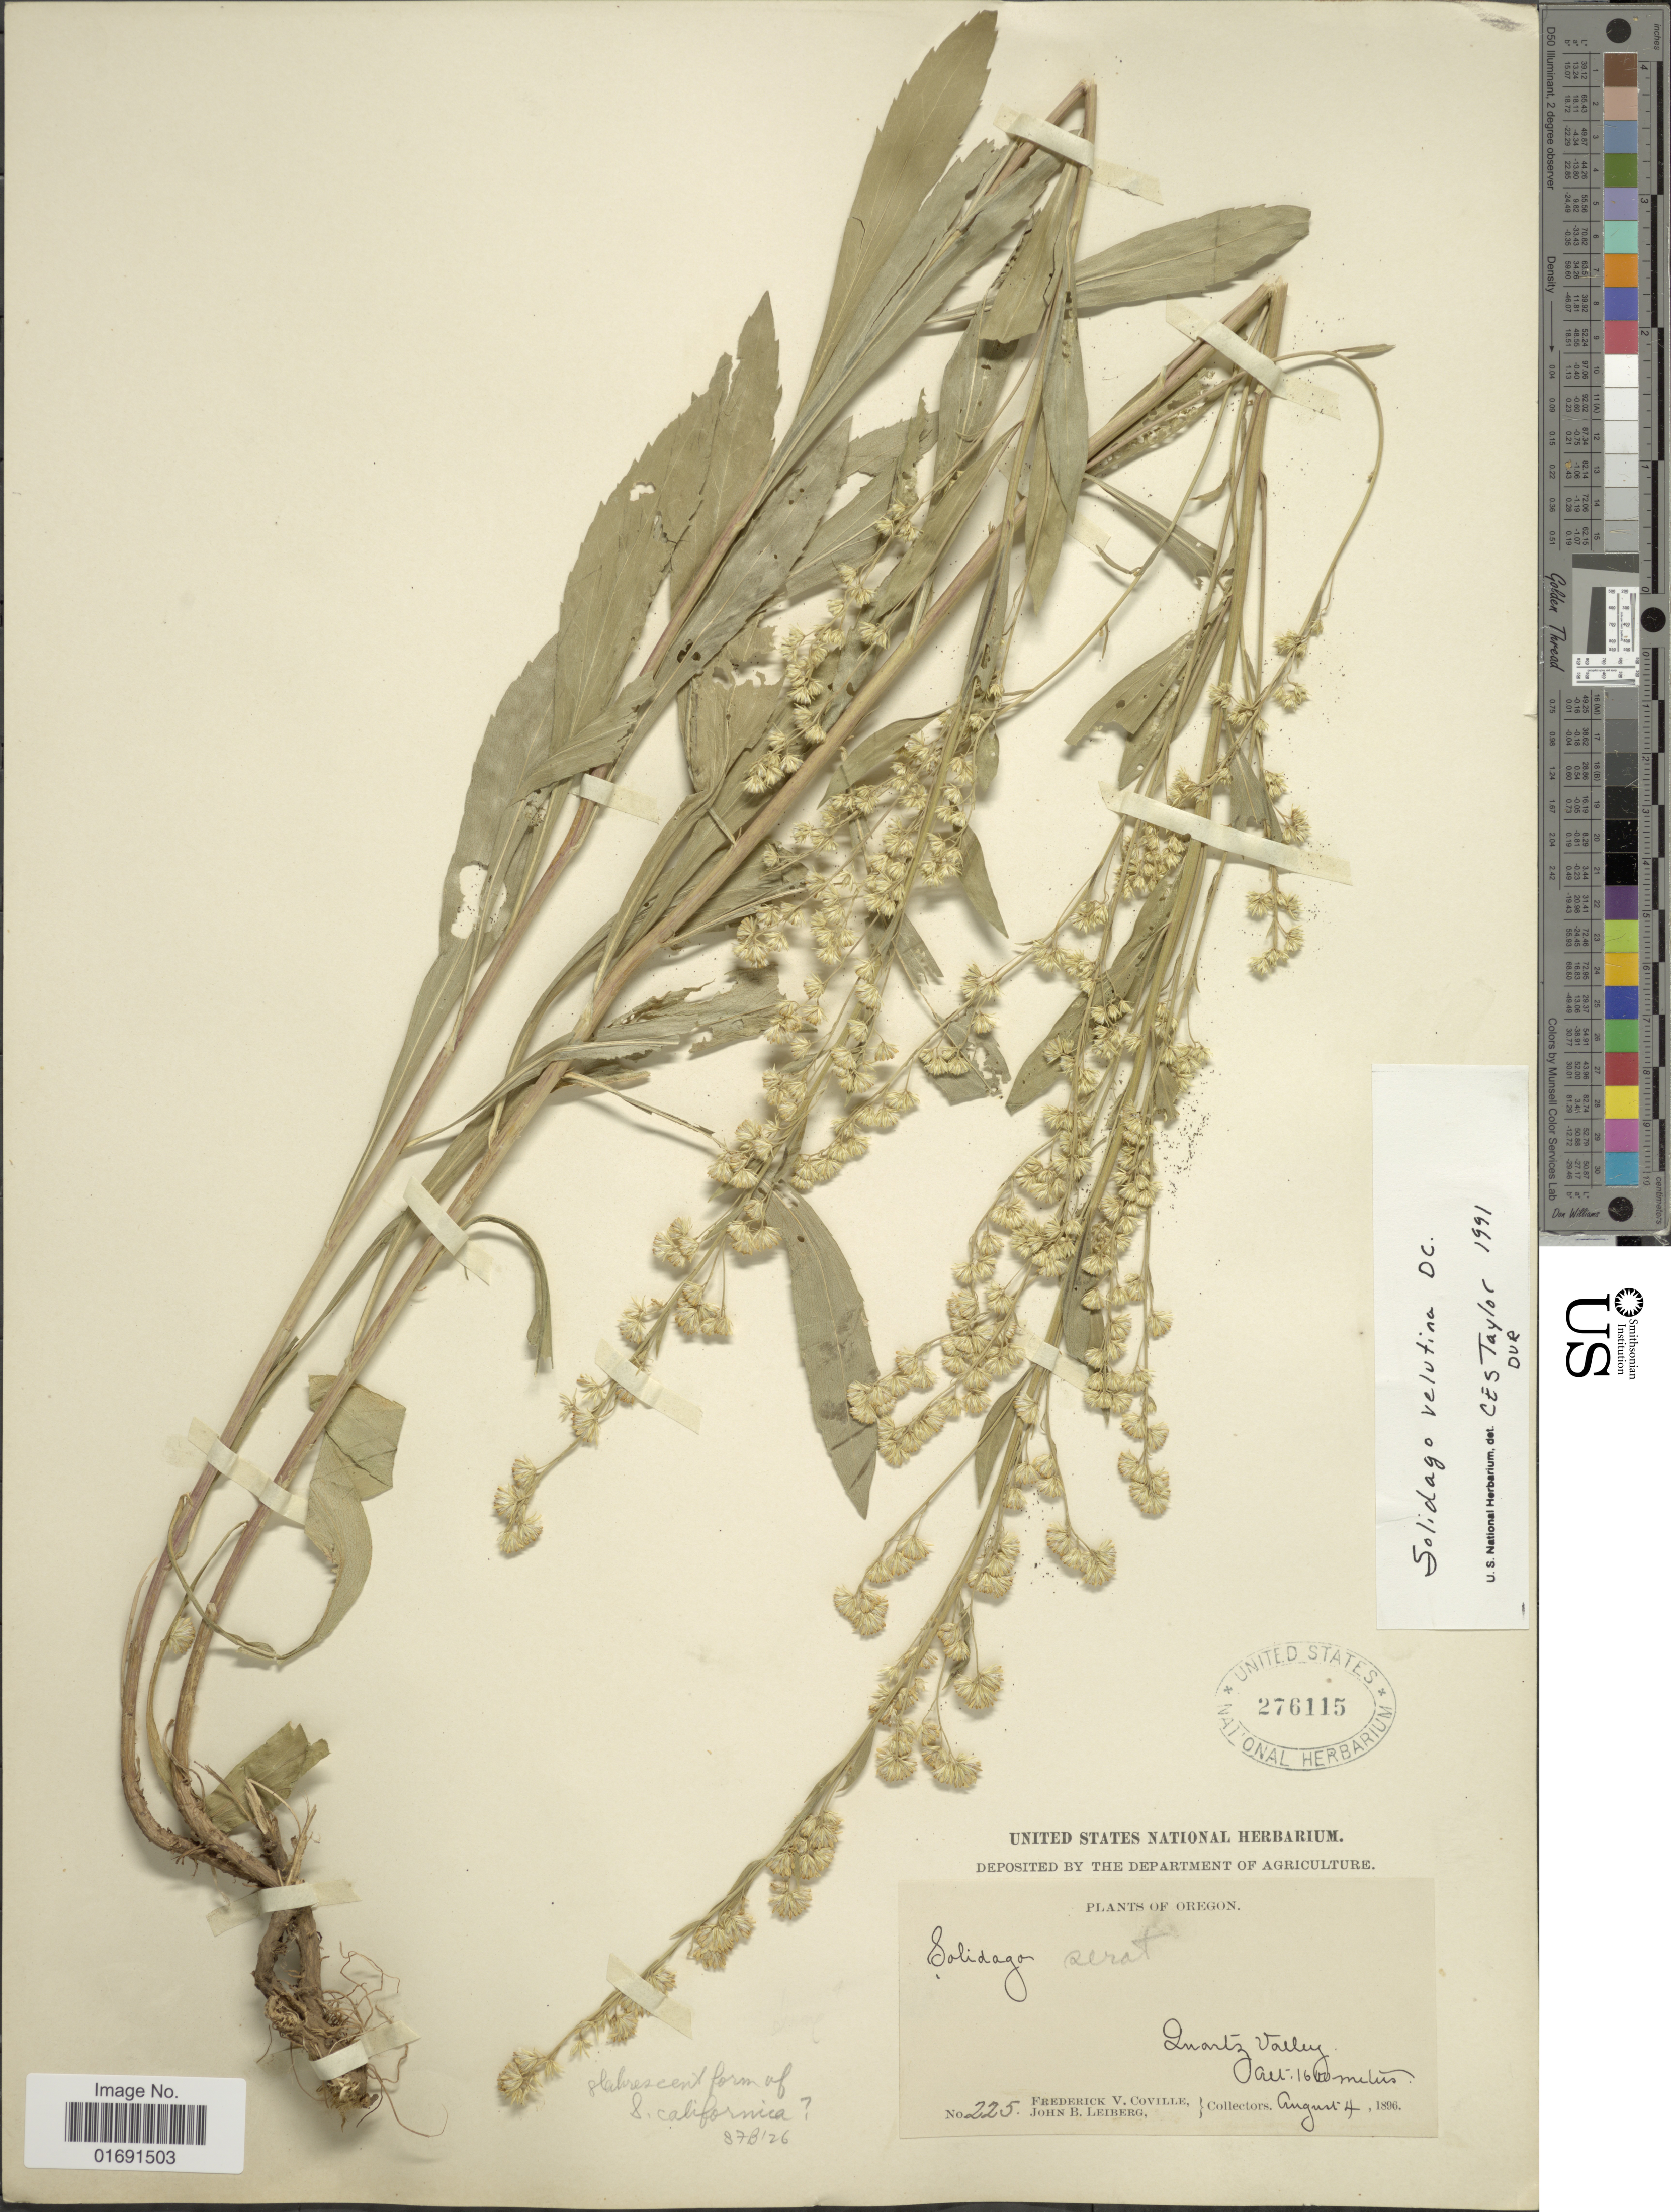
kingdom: Plantae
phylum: Tracheophyta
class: Magnoliopsida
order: Asterales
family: Asteraceae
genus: Solidago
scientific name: Solidago velutina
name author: DC.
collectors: F. V. Coville & J. Leiberg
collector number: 225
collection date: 1896-08-04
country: United States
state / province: Oregon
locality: Quartz Valley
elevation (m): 1650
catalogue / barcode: US 276115